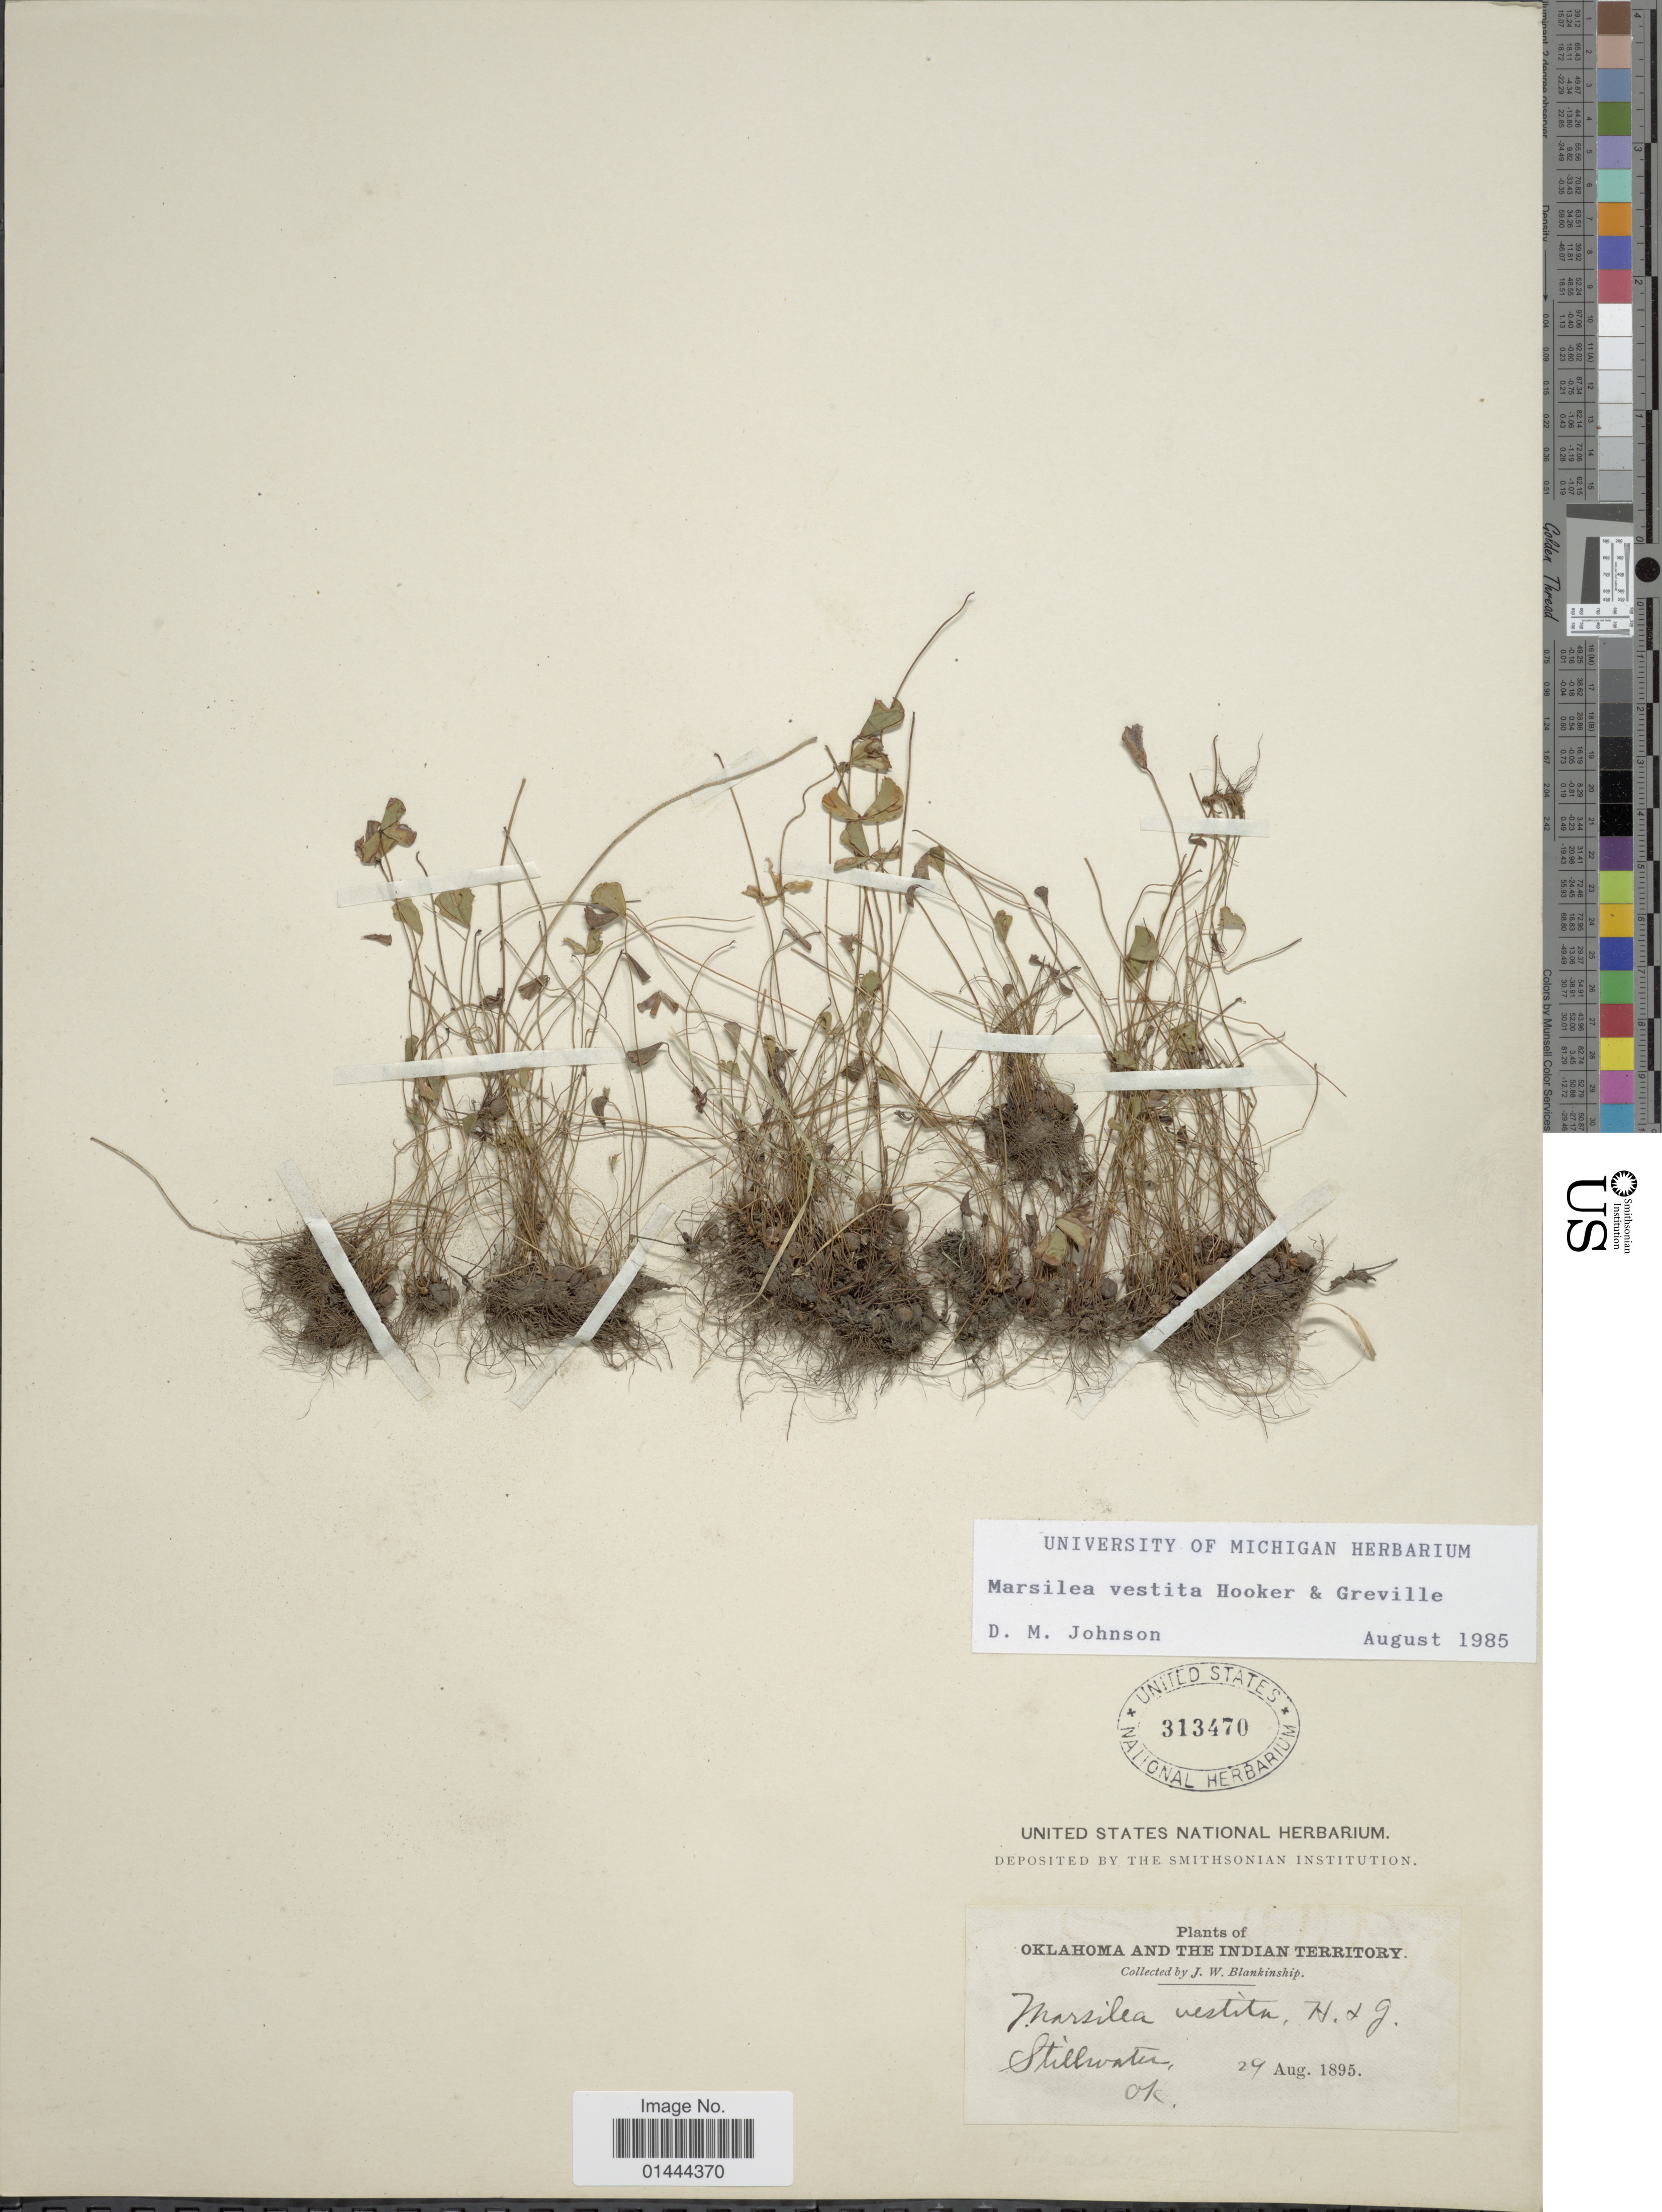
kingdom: Plantae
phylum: Tracheophyta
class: Polypodiopsida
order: Salviniales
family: Marsileaceae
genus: Marsilea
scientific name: Marsilea vestita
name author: Hook. & Grev.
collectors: J. W. Blankinship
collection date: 1895-08-29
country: United States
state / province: Oklahoma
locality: Oklahoma and Indian Territory, Stillwater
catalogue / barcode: US 313470